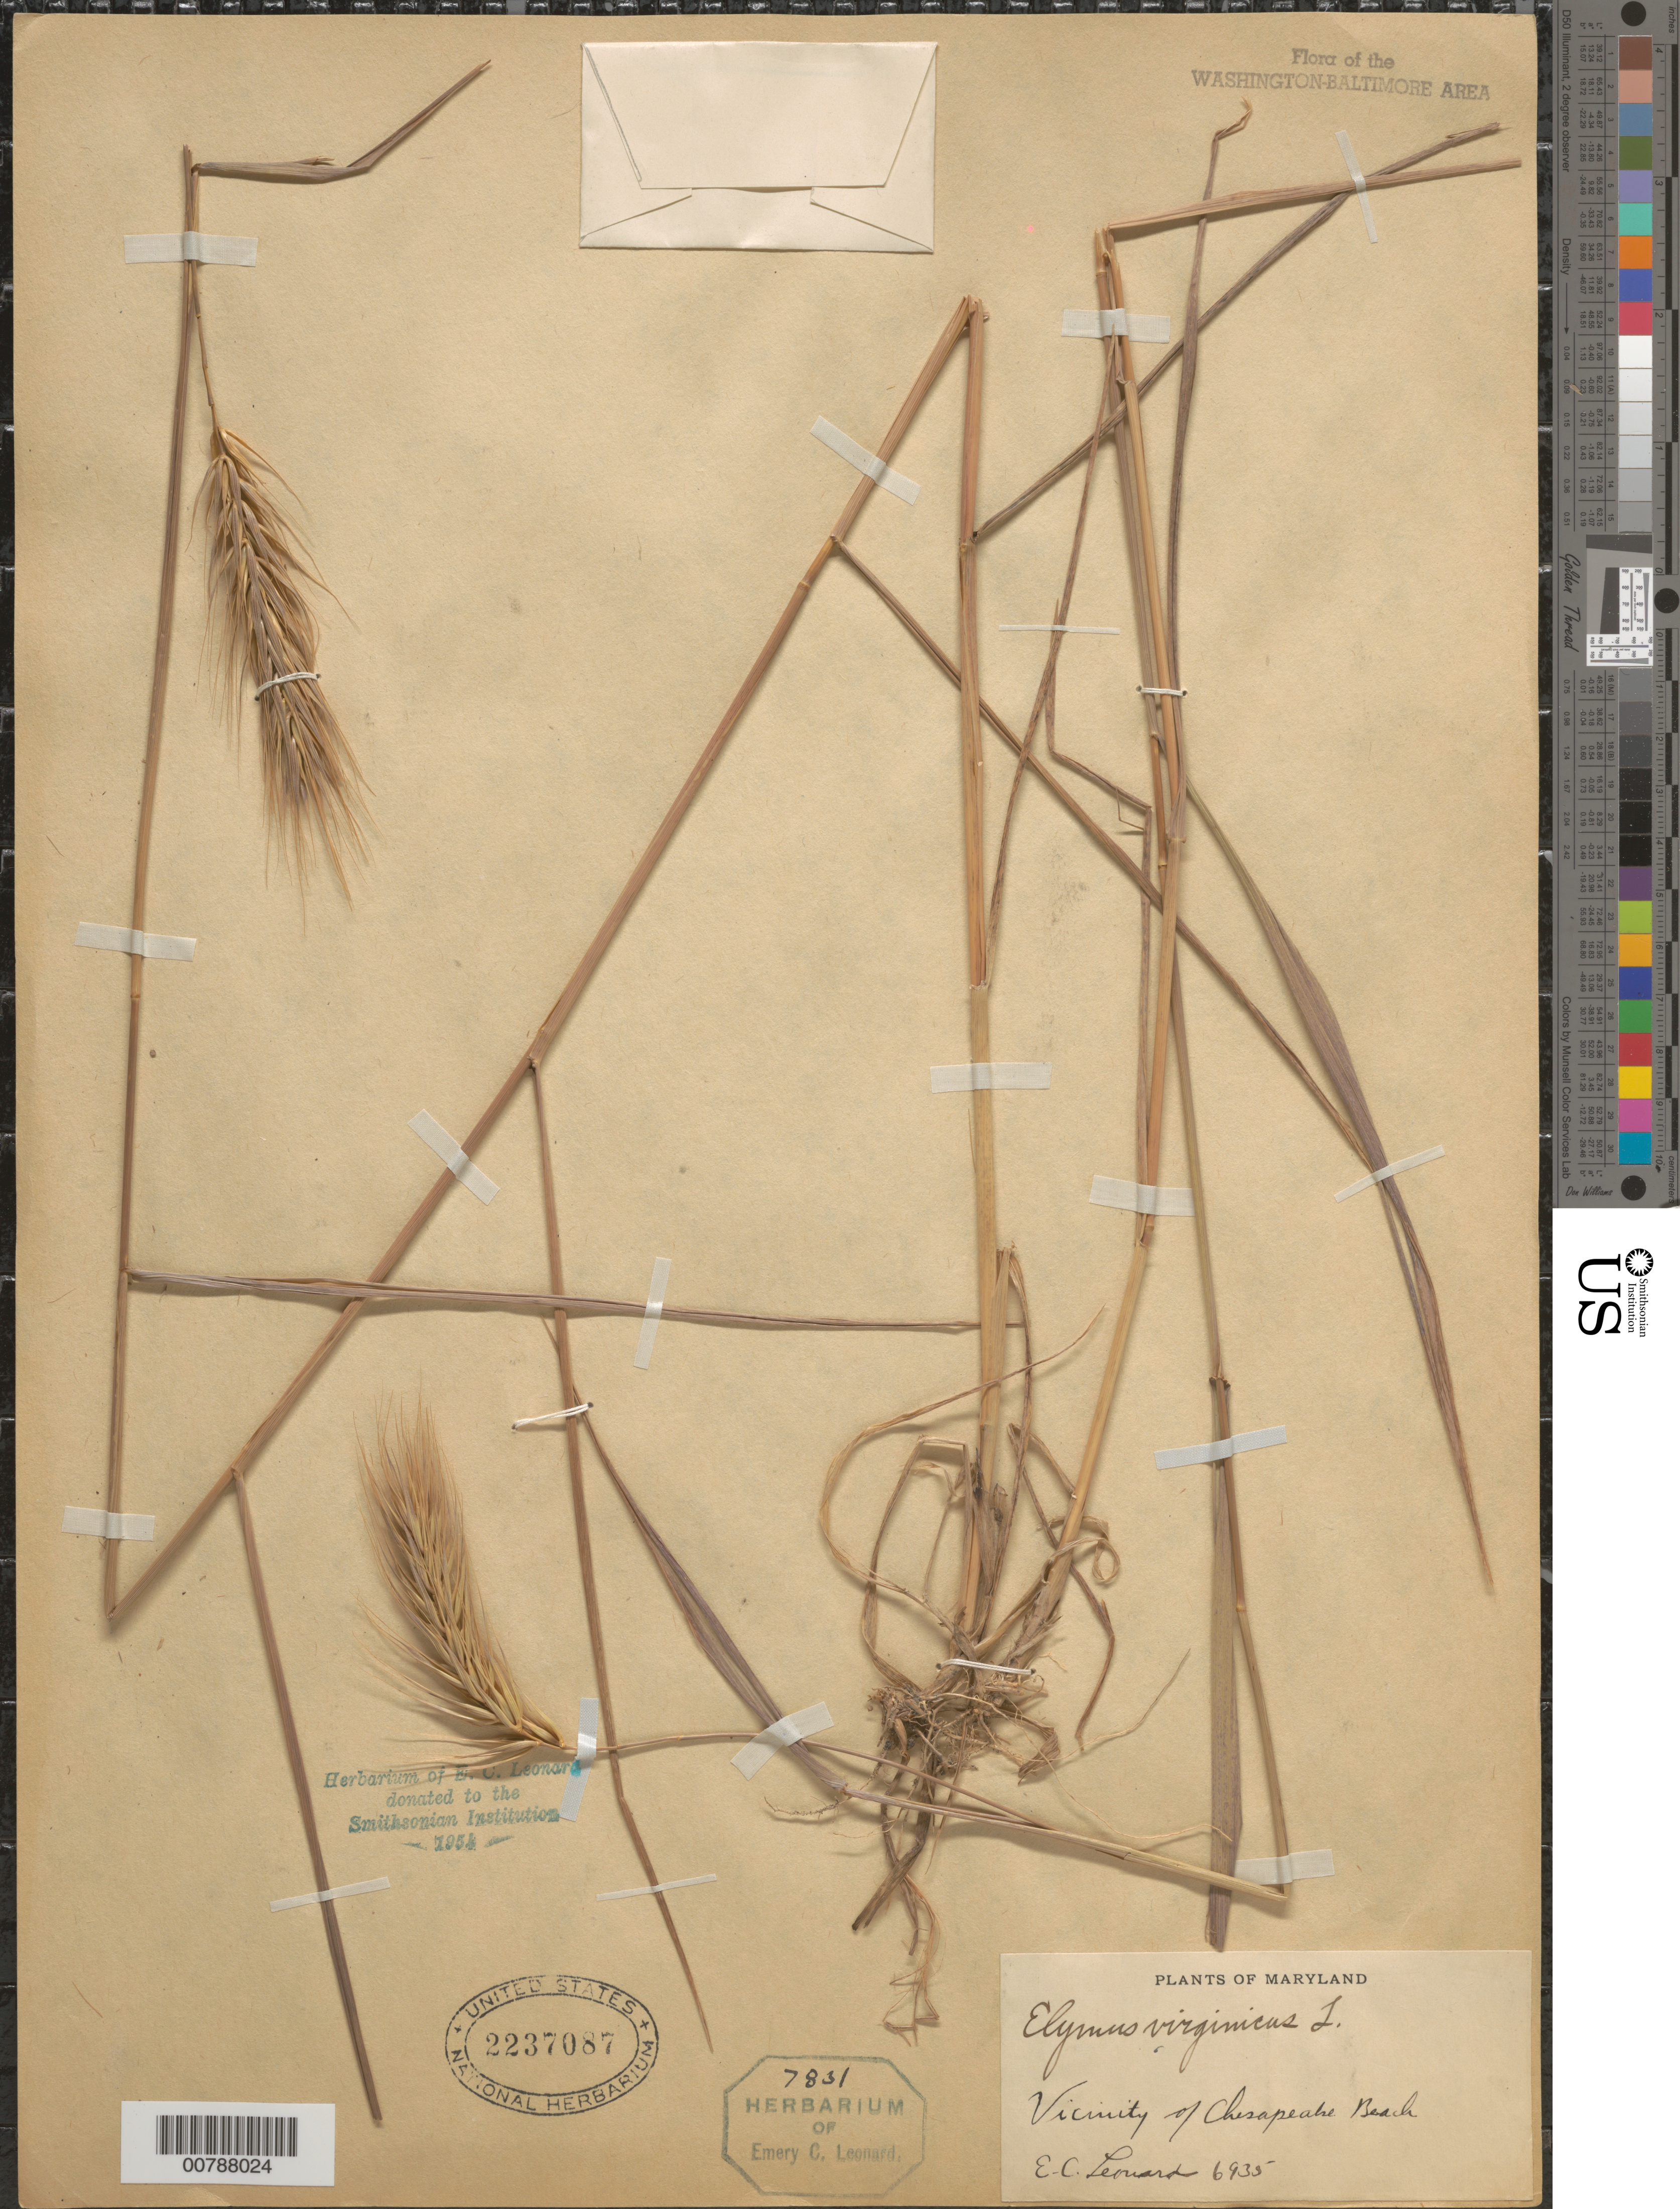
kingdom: Plantae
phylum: Tracheophyta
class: Liliopsida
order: Poales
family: Poaceae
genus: Elymus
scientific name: Elymus virginicus var. virginicus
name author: L.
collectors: E. C. Leonard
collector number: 6935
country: United States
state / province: Maryland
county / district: Calvert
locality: Chesapeake Beach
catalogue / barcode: US 2237087